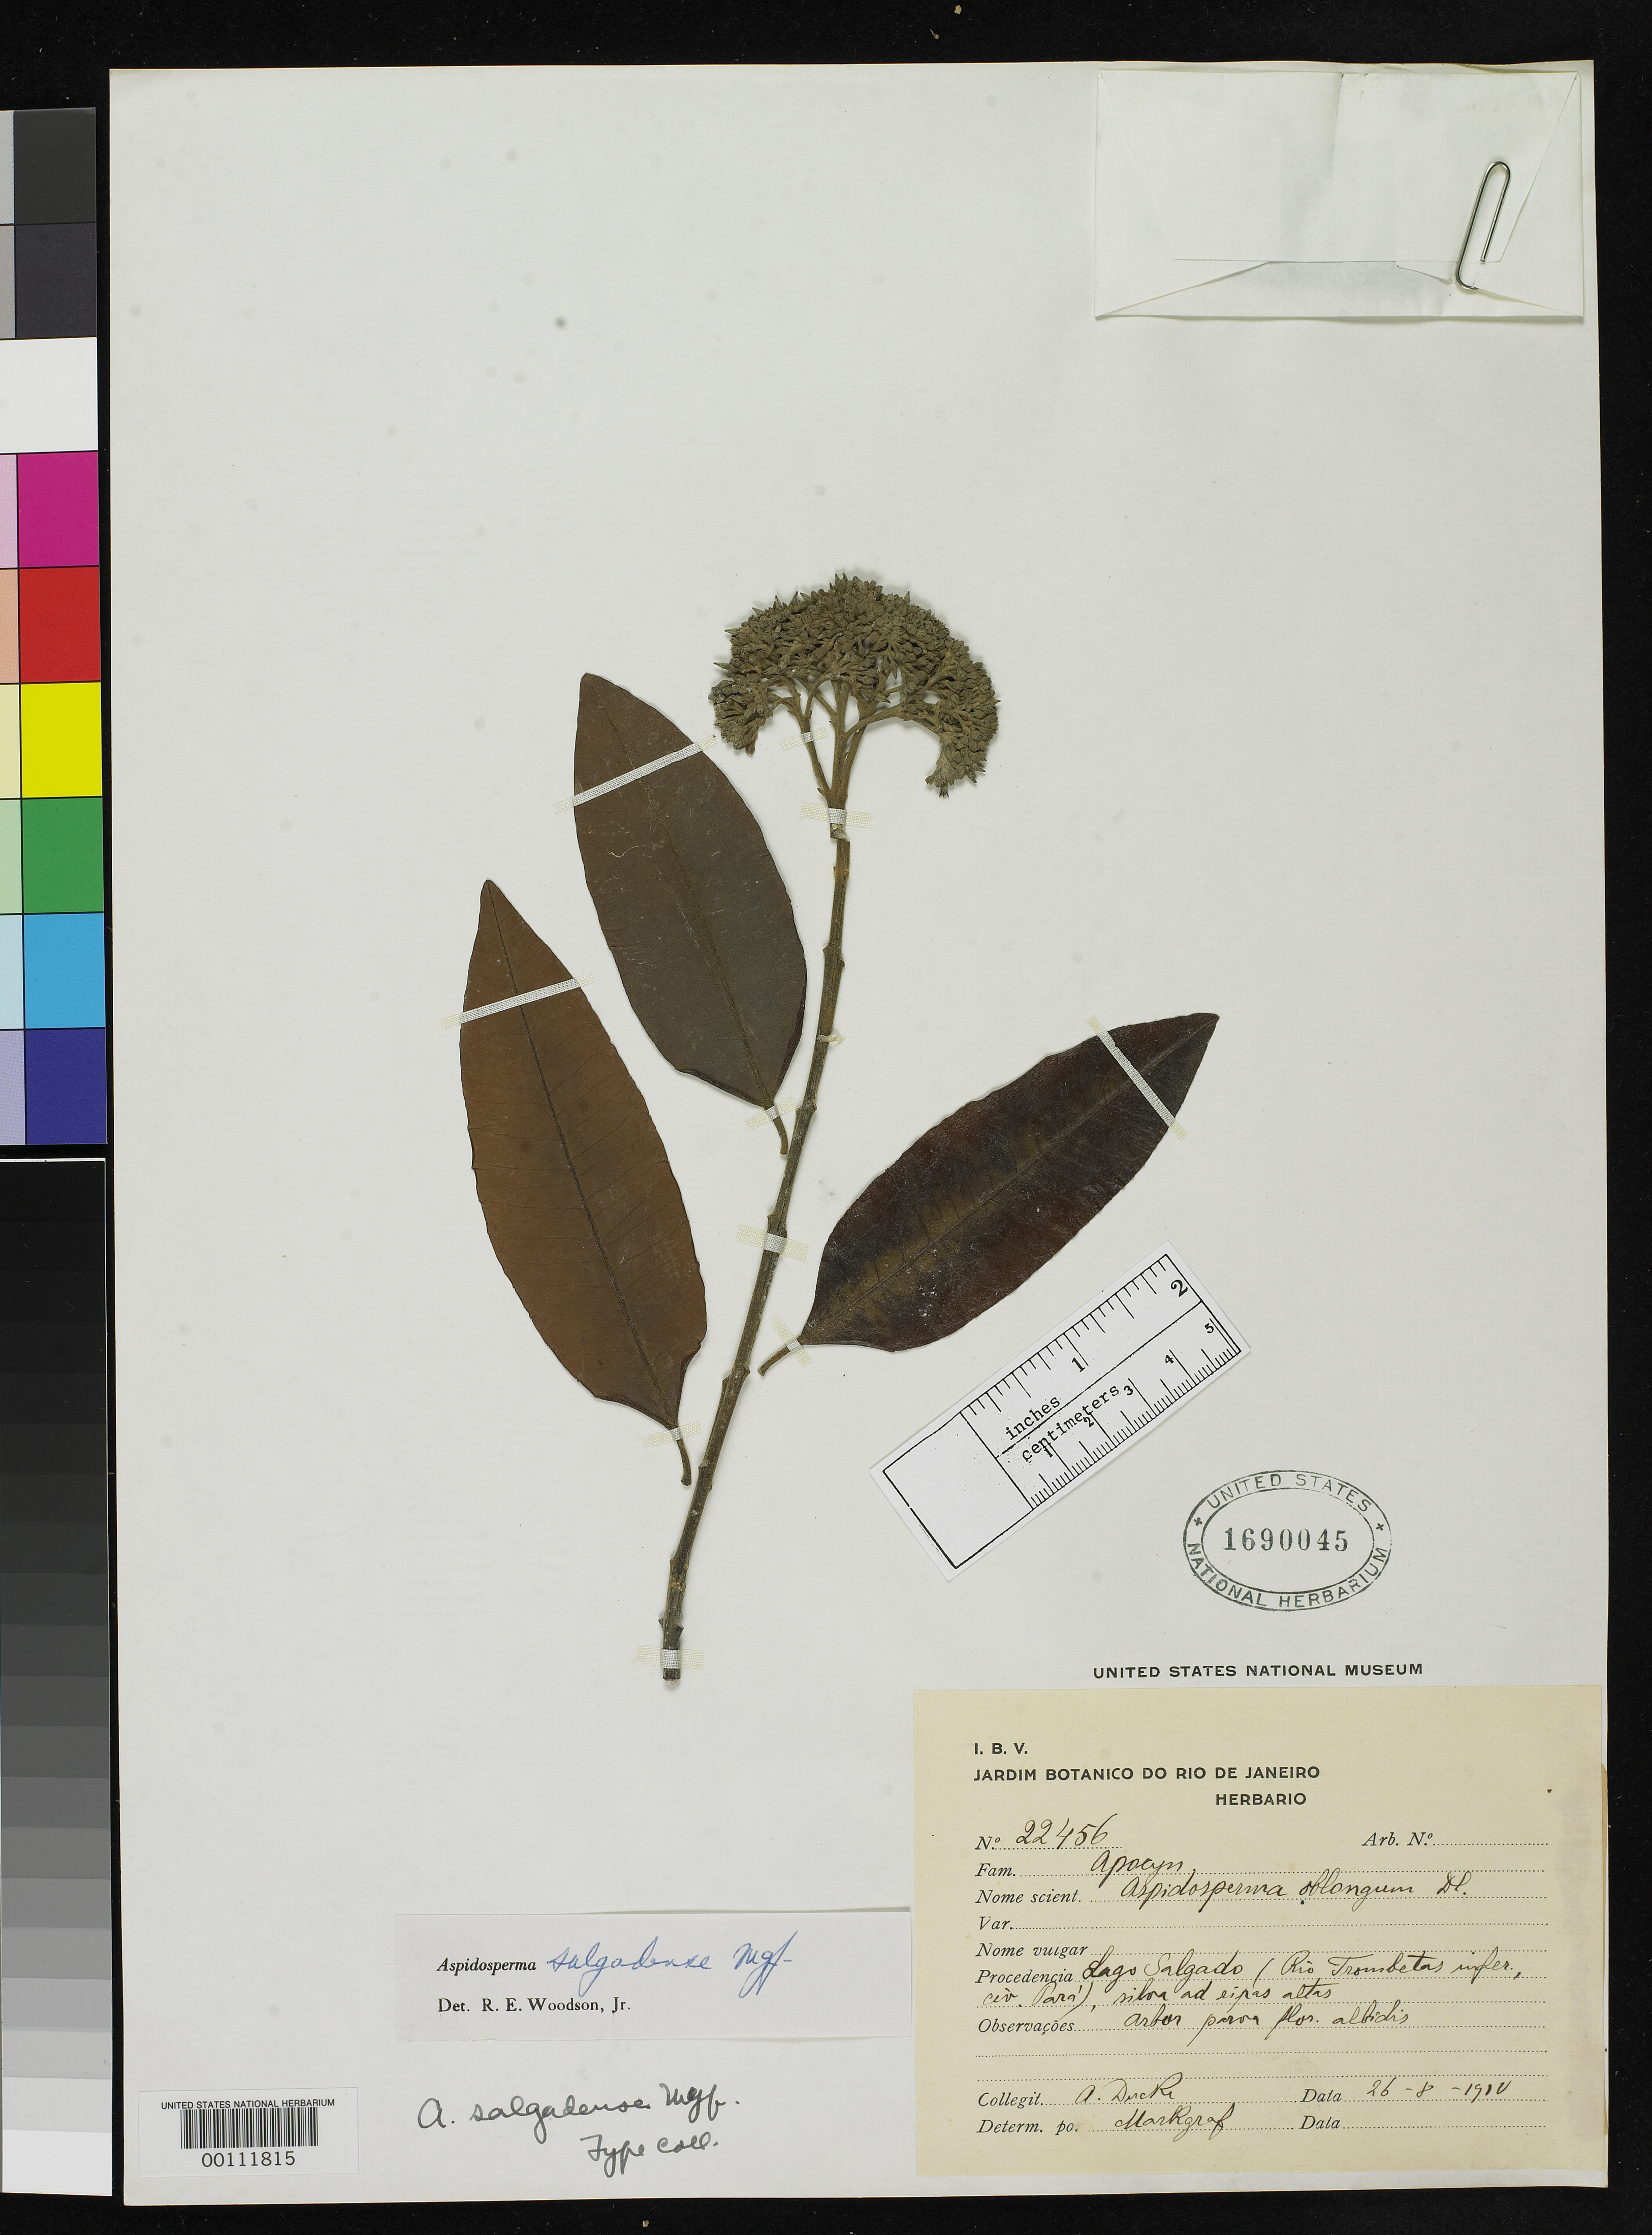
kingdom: Plantae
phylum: Tracheophyta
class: Magnoliopsida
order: Gentianales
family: Apocynaceae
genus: Aspidosperma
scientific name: Aspidosperma salgadense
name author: Markgr.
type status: Isotype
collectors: A. Ducke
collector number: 22456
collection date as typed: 26 Aug 1910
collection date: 1910-08-26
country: Brazil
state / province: Pará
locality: Lago Salgado, Rio Trombetas.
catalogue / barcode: US 1690045